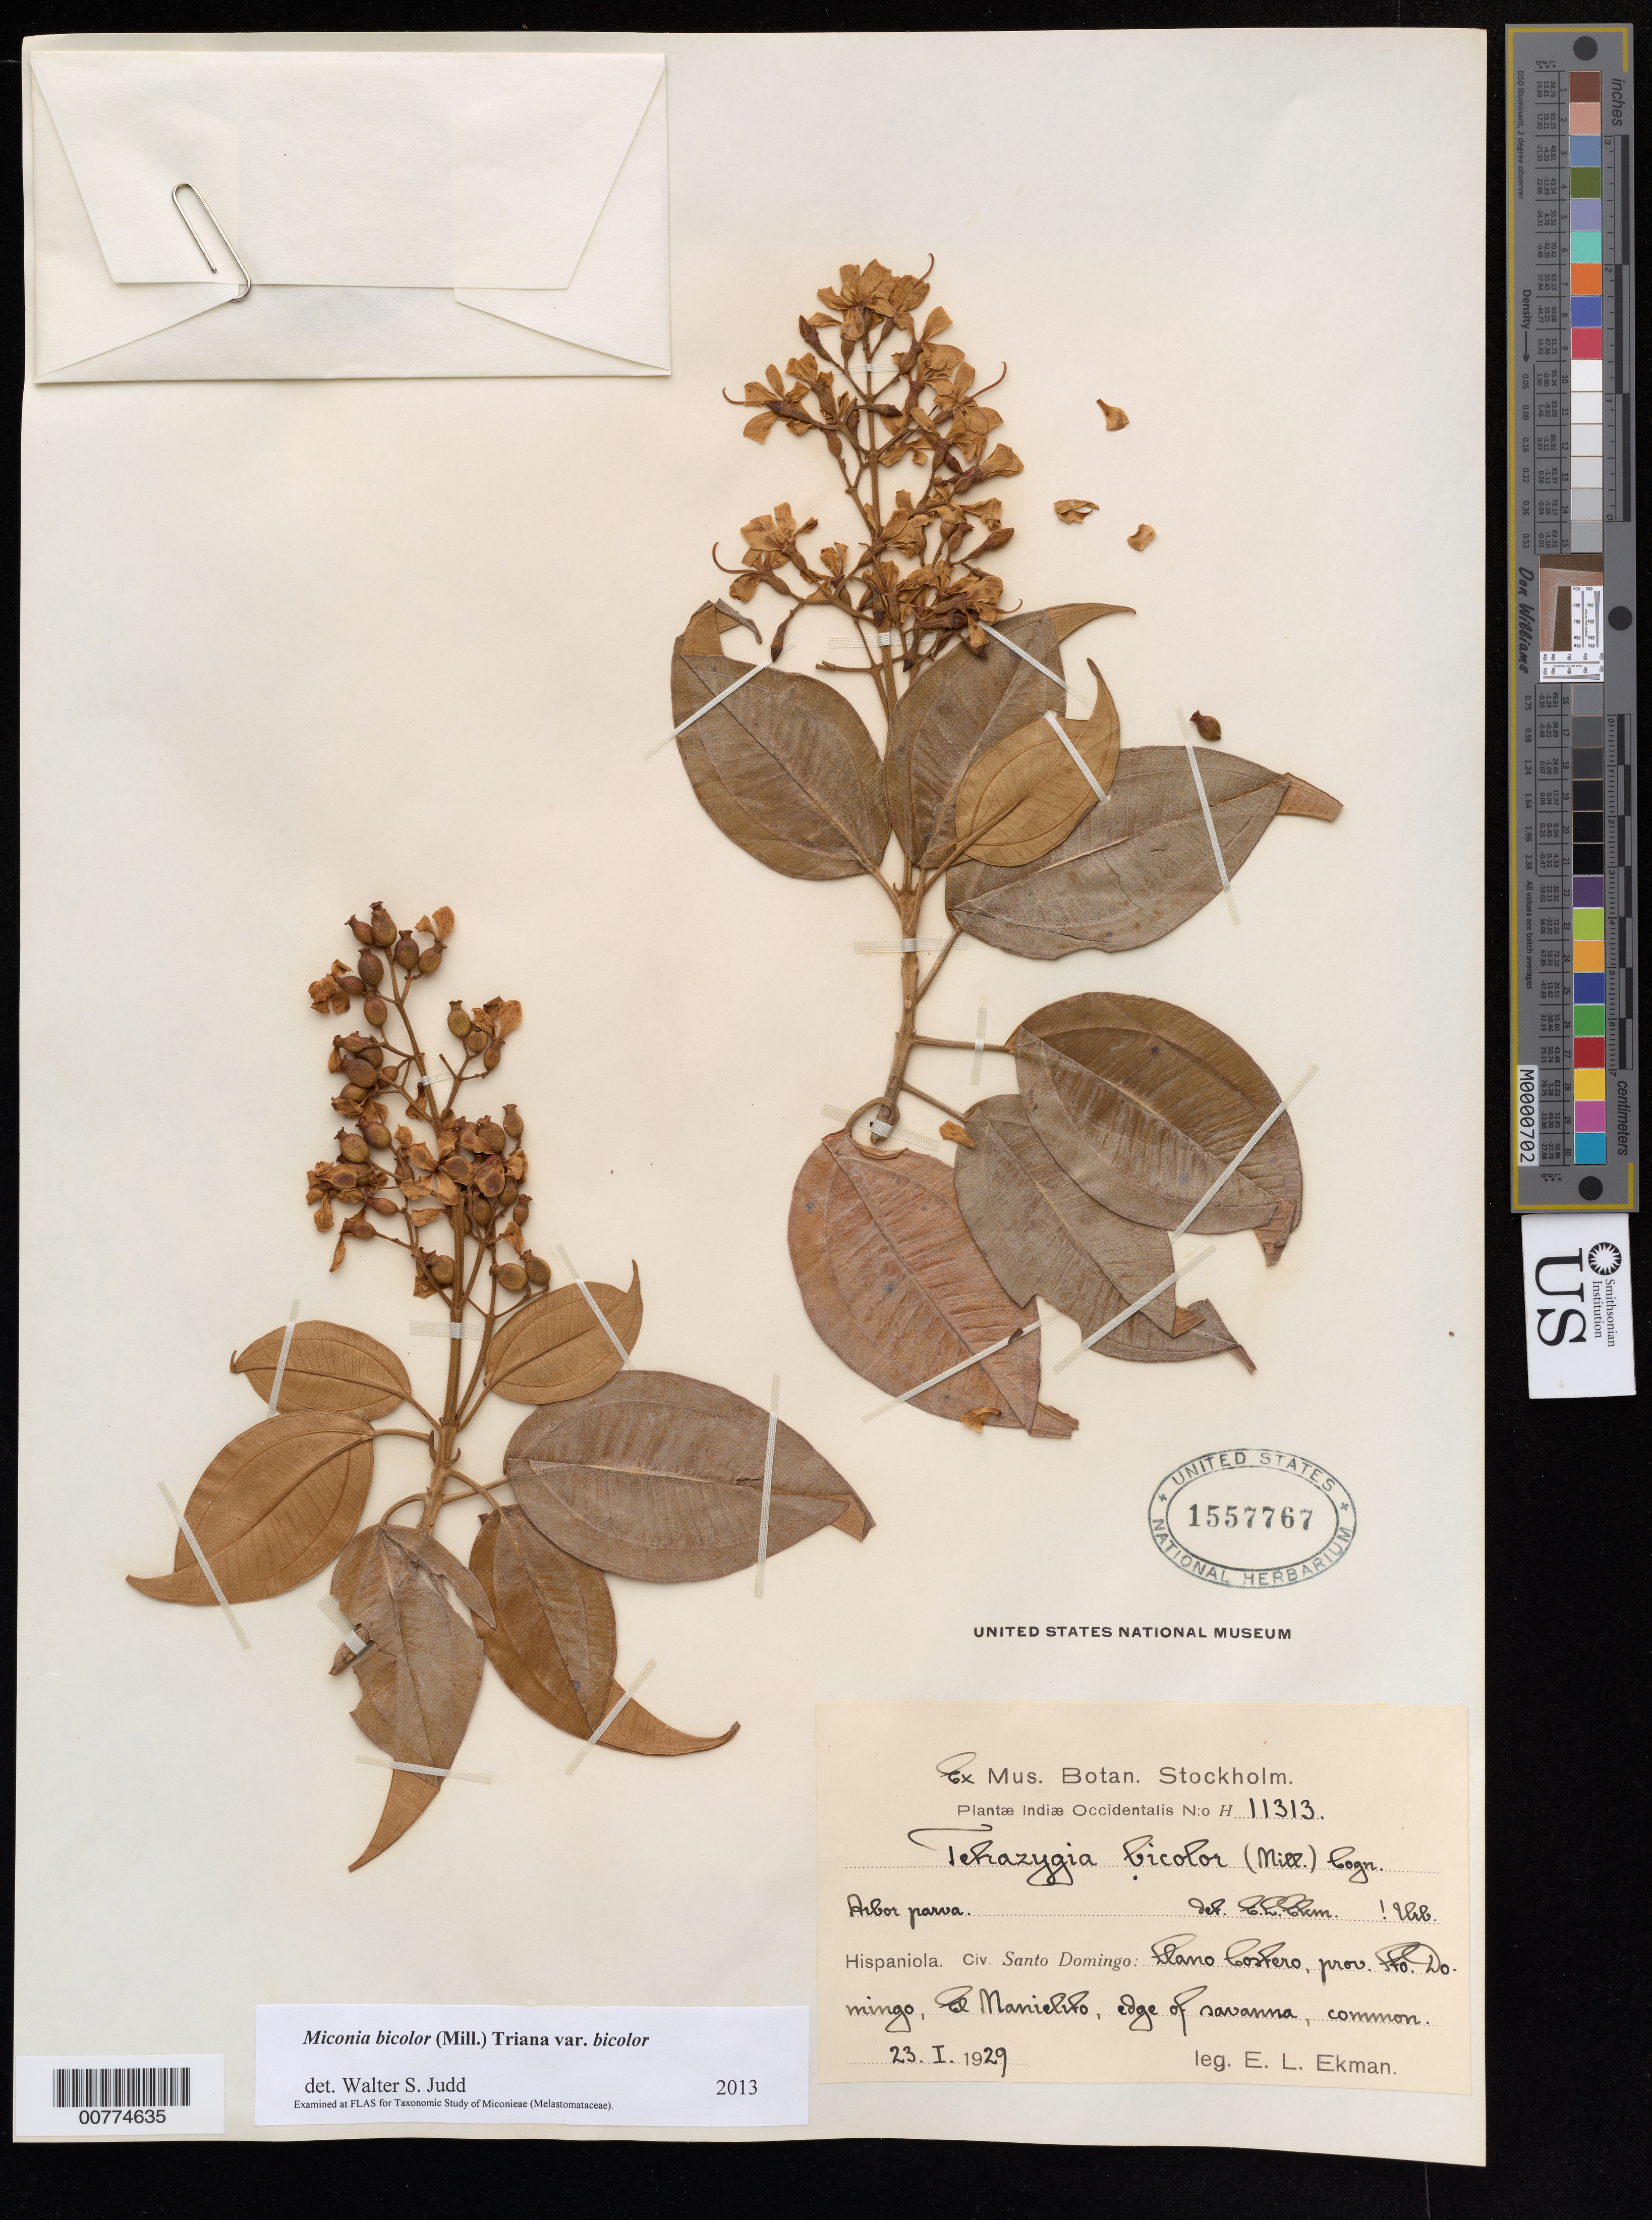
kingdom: Plantae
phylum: Tracheophyta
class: Magnoliopsida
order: Myrtales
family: Melastomataceae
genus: Miconia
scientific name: Miconia bicolor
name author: (Mill.) Triana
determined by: Judd, Walter S.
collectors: E. L. Ekman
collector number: H 11313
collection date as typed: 23 Jan 1929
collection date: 1929-01-23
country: Dominican Republic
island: Hispaniola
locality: Llano Costero, Province of Santo Domingo, El Manielito.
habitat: Edge of savanna.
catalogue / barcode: US 1557767